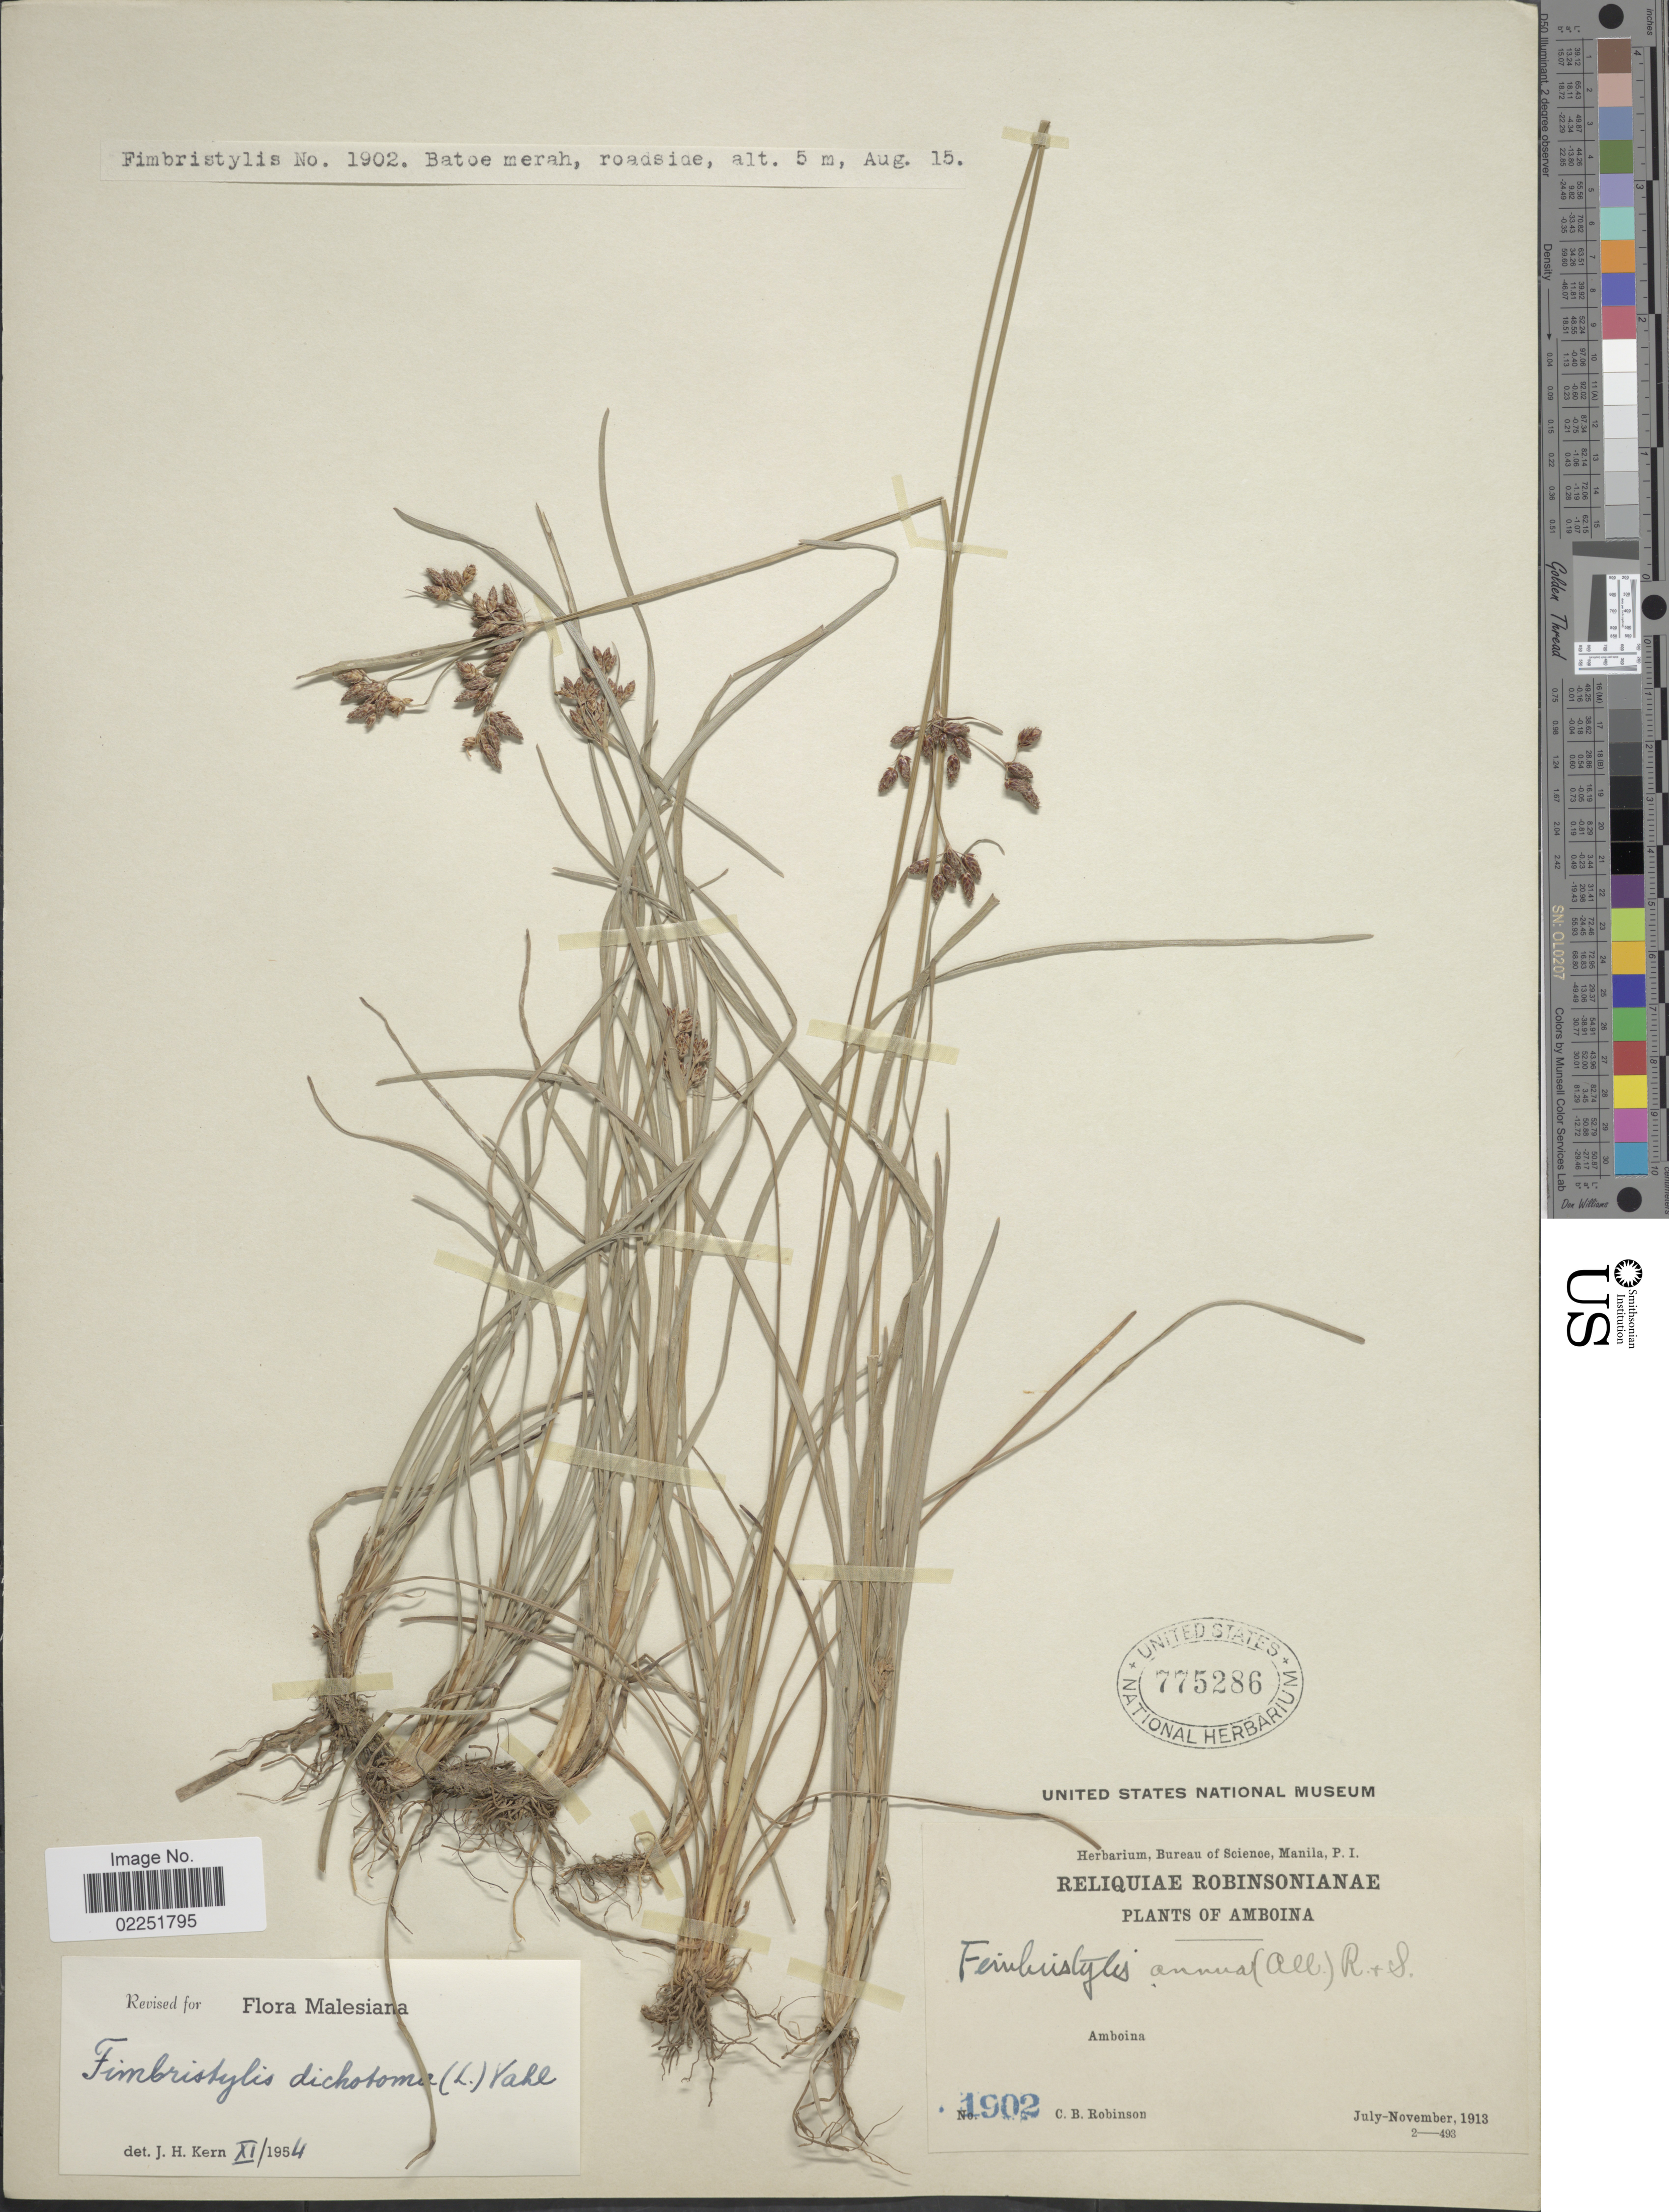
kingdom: Plantae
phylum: Tracheophyta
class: Liliopsida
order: Poales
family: Cyperaceae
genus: Fimbristylis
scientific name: Fimbristylis dichotoma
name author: (L.) Vahl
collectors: C. Robinson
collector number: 1902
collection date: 1913-08-15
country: Indonesia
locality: Amboina. Batoe merah, roadside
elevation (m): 5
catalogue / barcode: US 775286